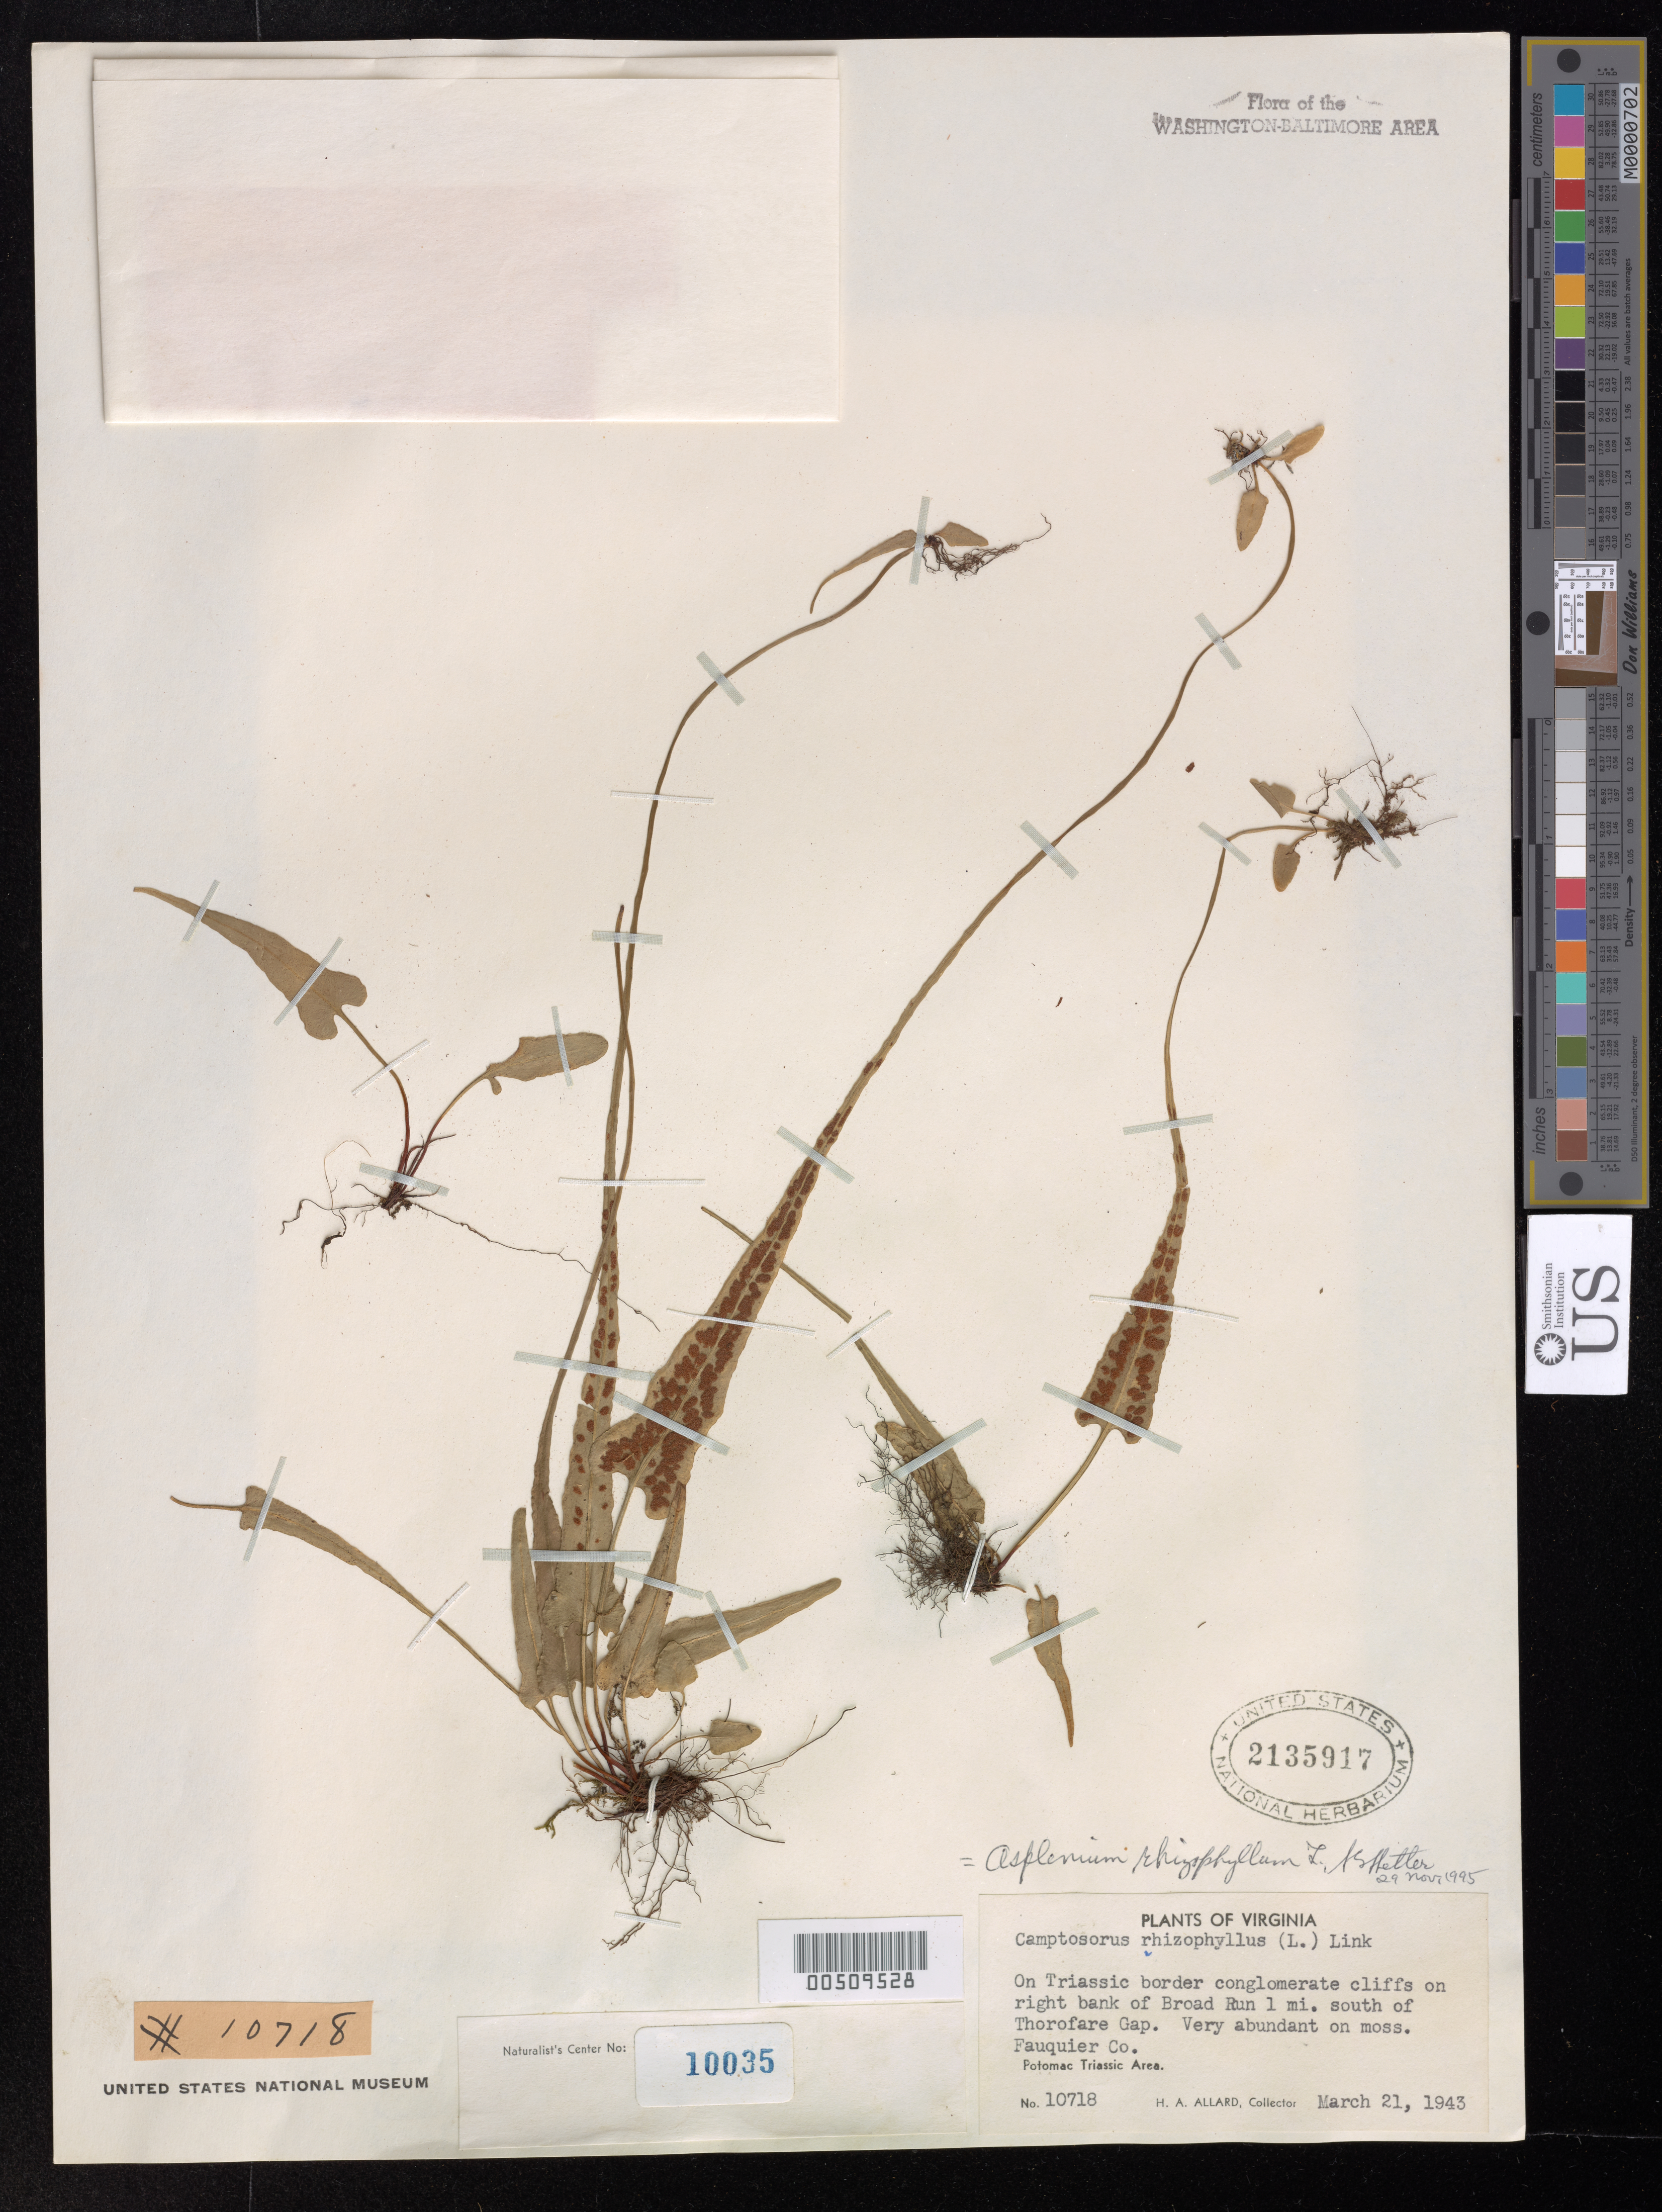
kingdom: Plantae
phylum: Tracheophyta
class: Polypodiopsida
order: Polypodiales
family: Aspleniaceae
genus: Asplenium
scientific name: Asplenium rhizophyllum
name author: L.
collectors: H. A. Allard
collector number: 10718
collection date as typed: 21 Mar 1943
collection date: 1943-03-21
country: United States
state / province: Virginia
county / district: Fauquier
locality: Broad Run 1 mi. S of Thorofare Gap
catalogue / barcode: US 2135917